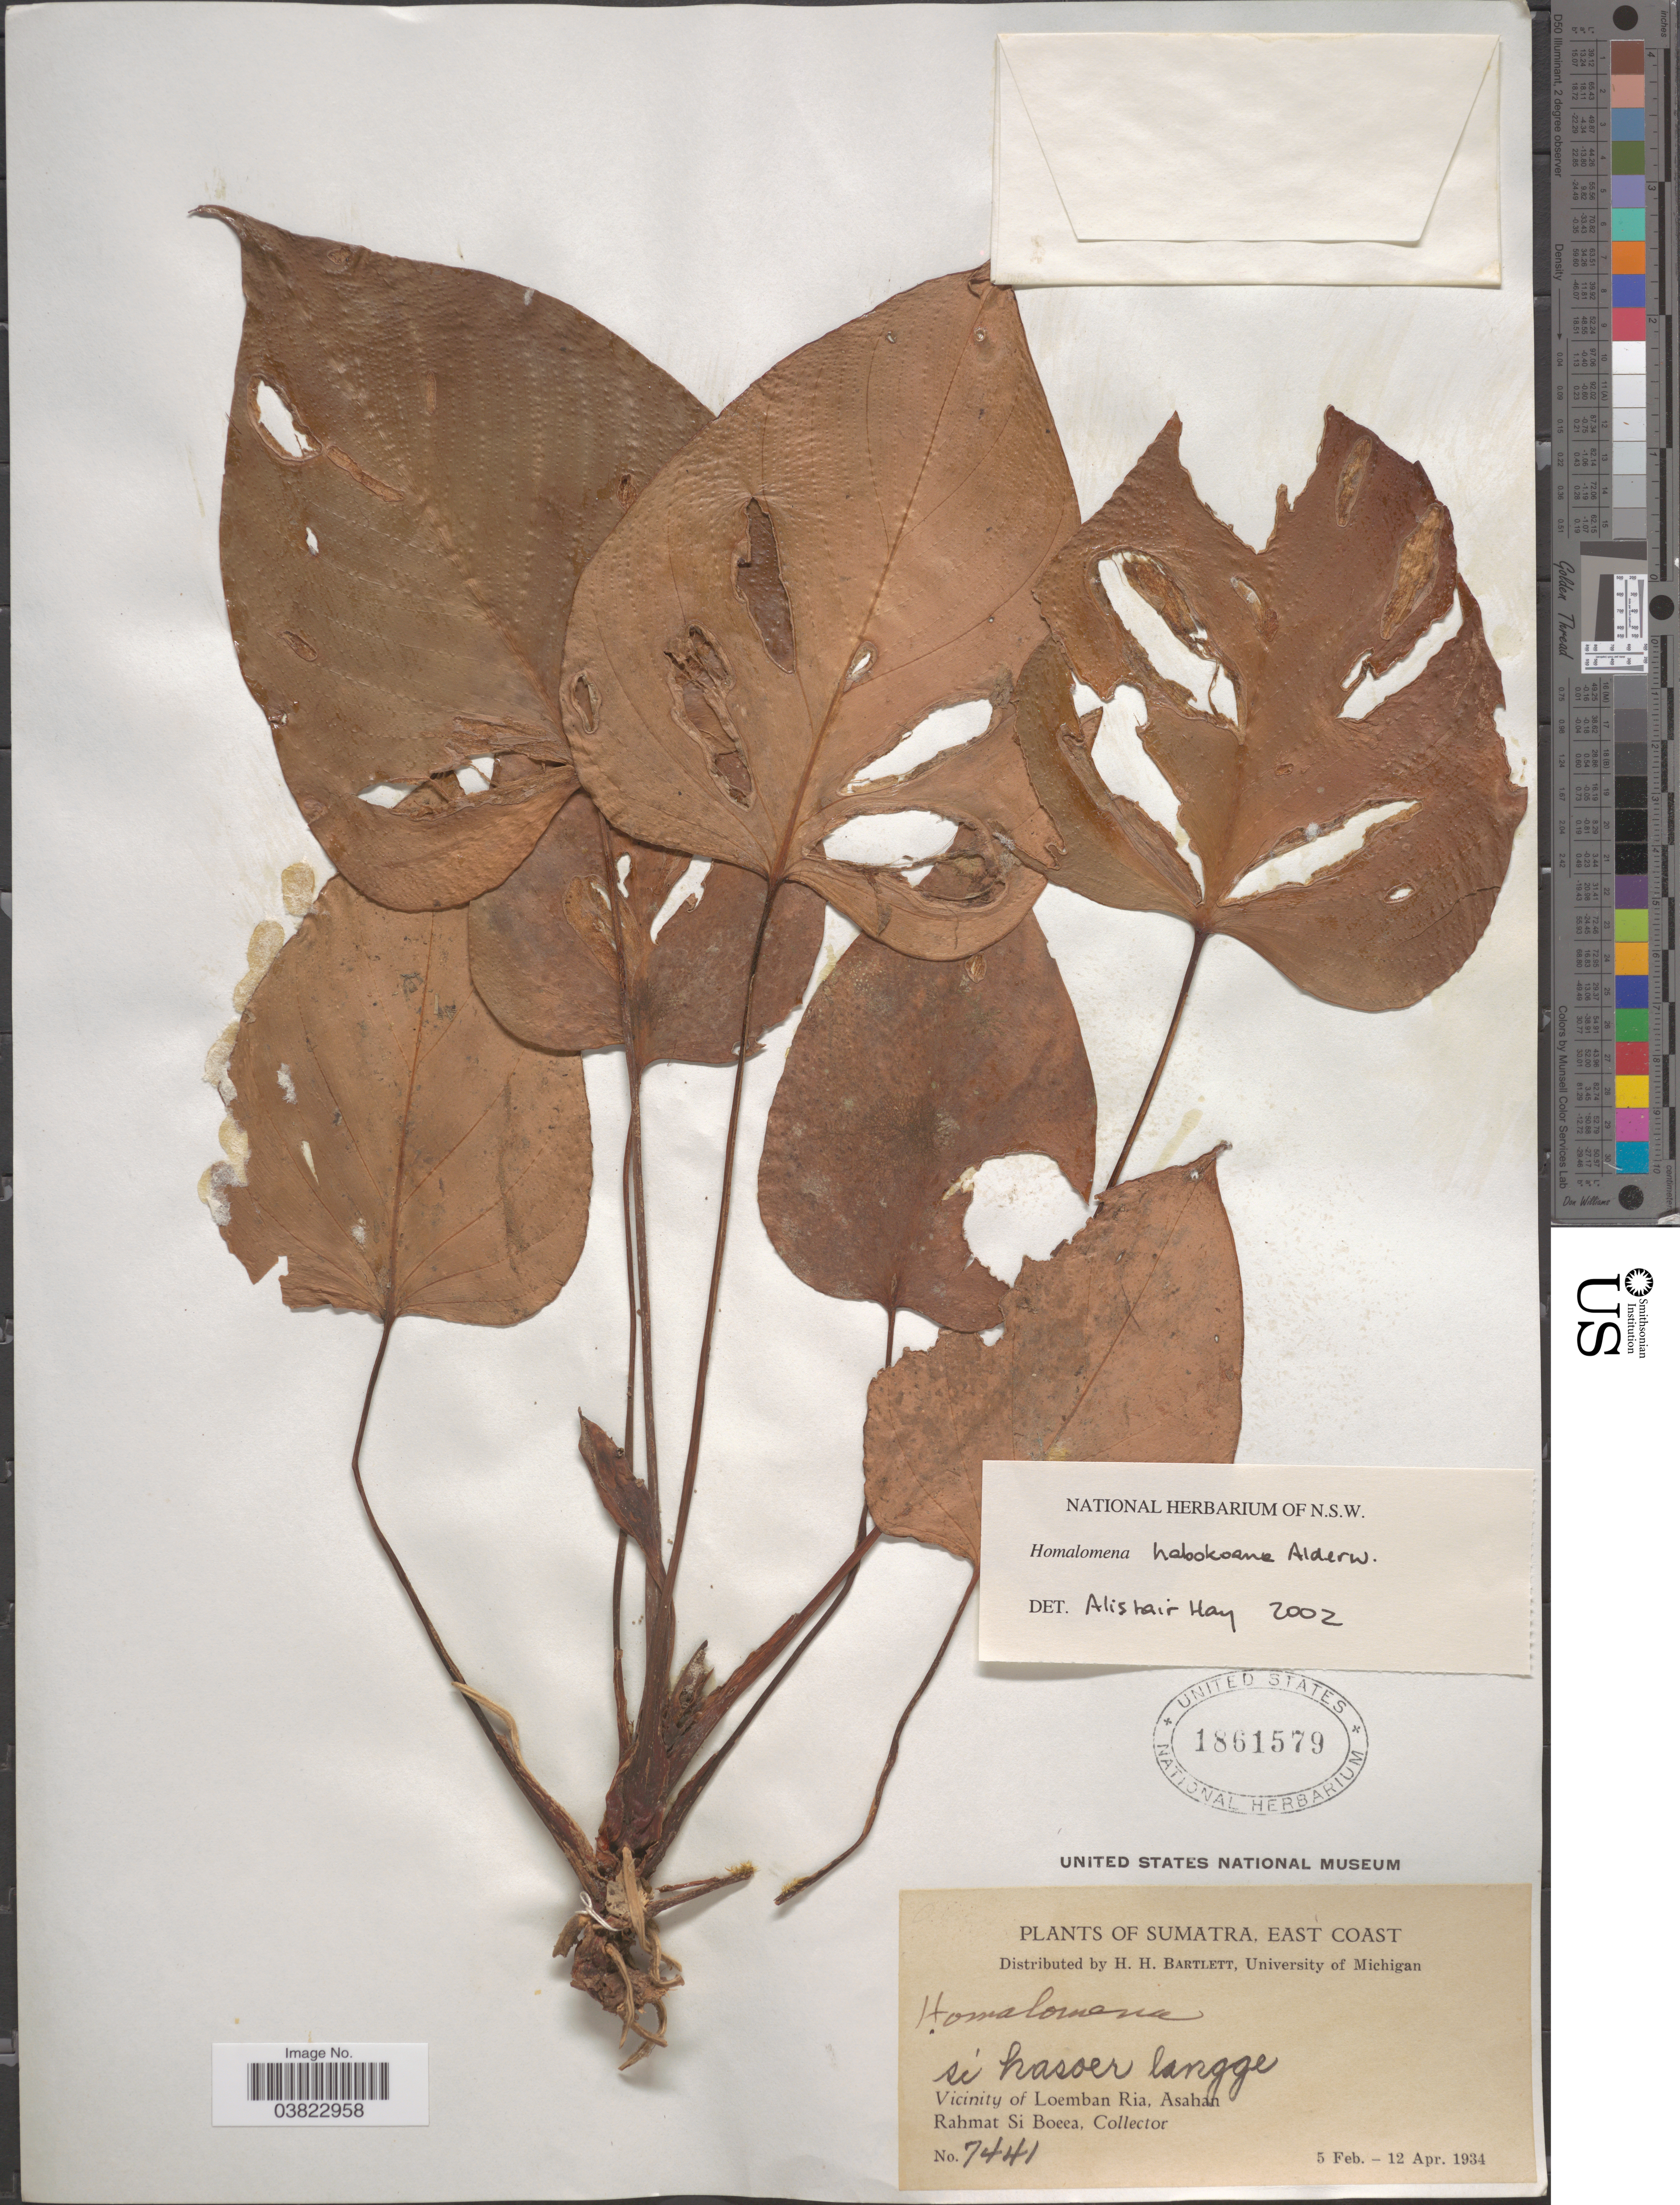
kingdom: Plantae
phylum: Tracheophyta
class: Liliopsida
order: Alismatales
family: Araceae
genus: Homalomena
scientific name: Homalomena habokoana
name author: Alderw.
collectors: Rahmat Si Boeea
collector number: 7441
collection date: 1934-02-05/1934-04-12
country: Indonesia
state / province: Sumatra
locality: East Coast. Vicinity of Loemban Ria, Asahan.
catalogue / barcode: US 1861579